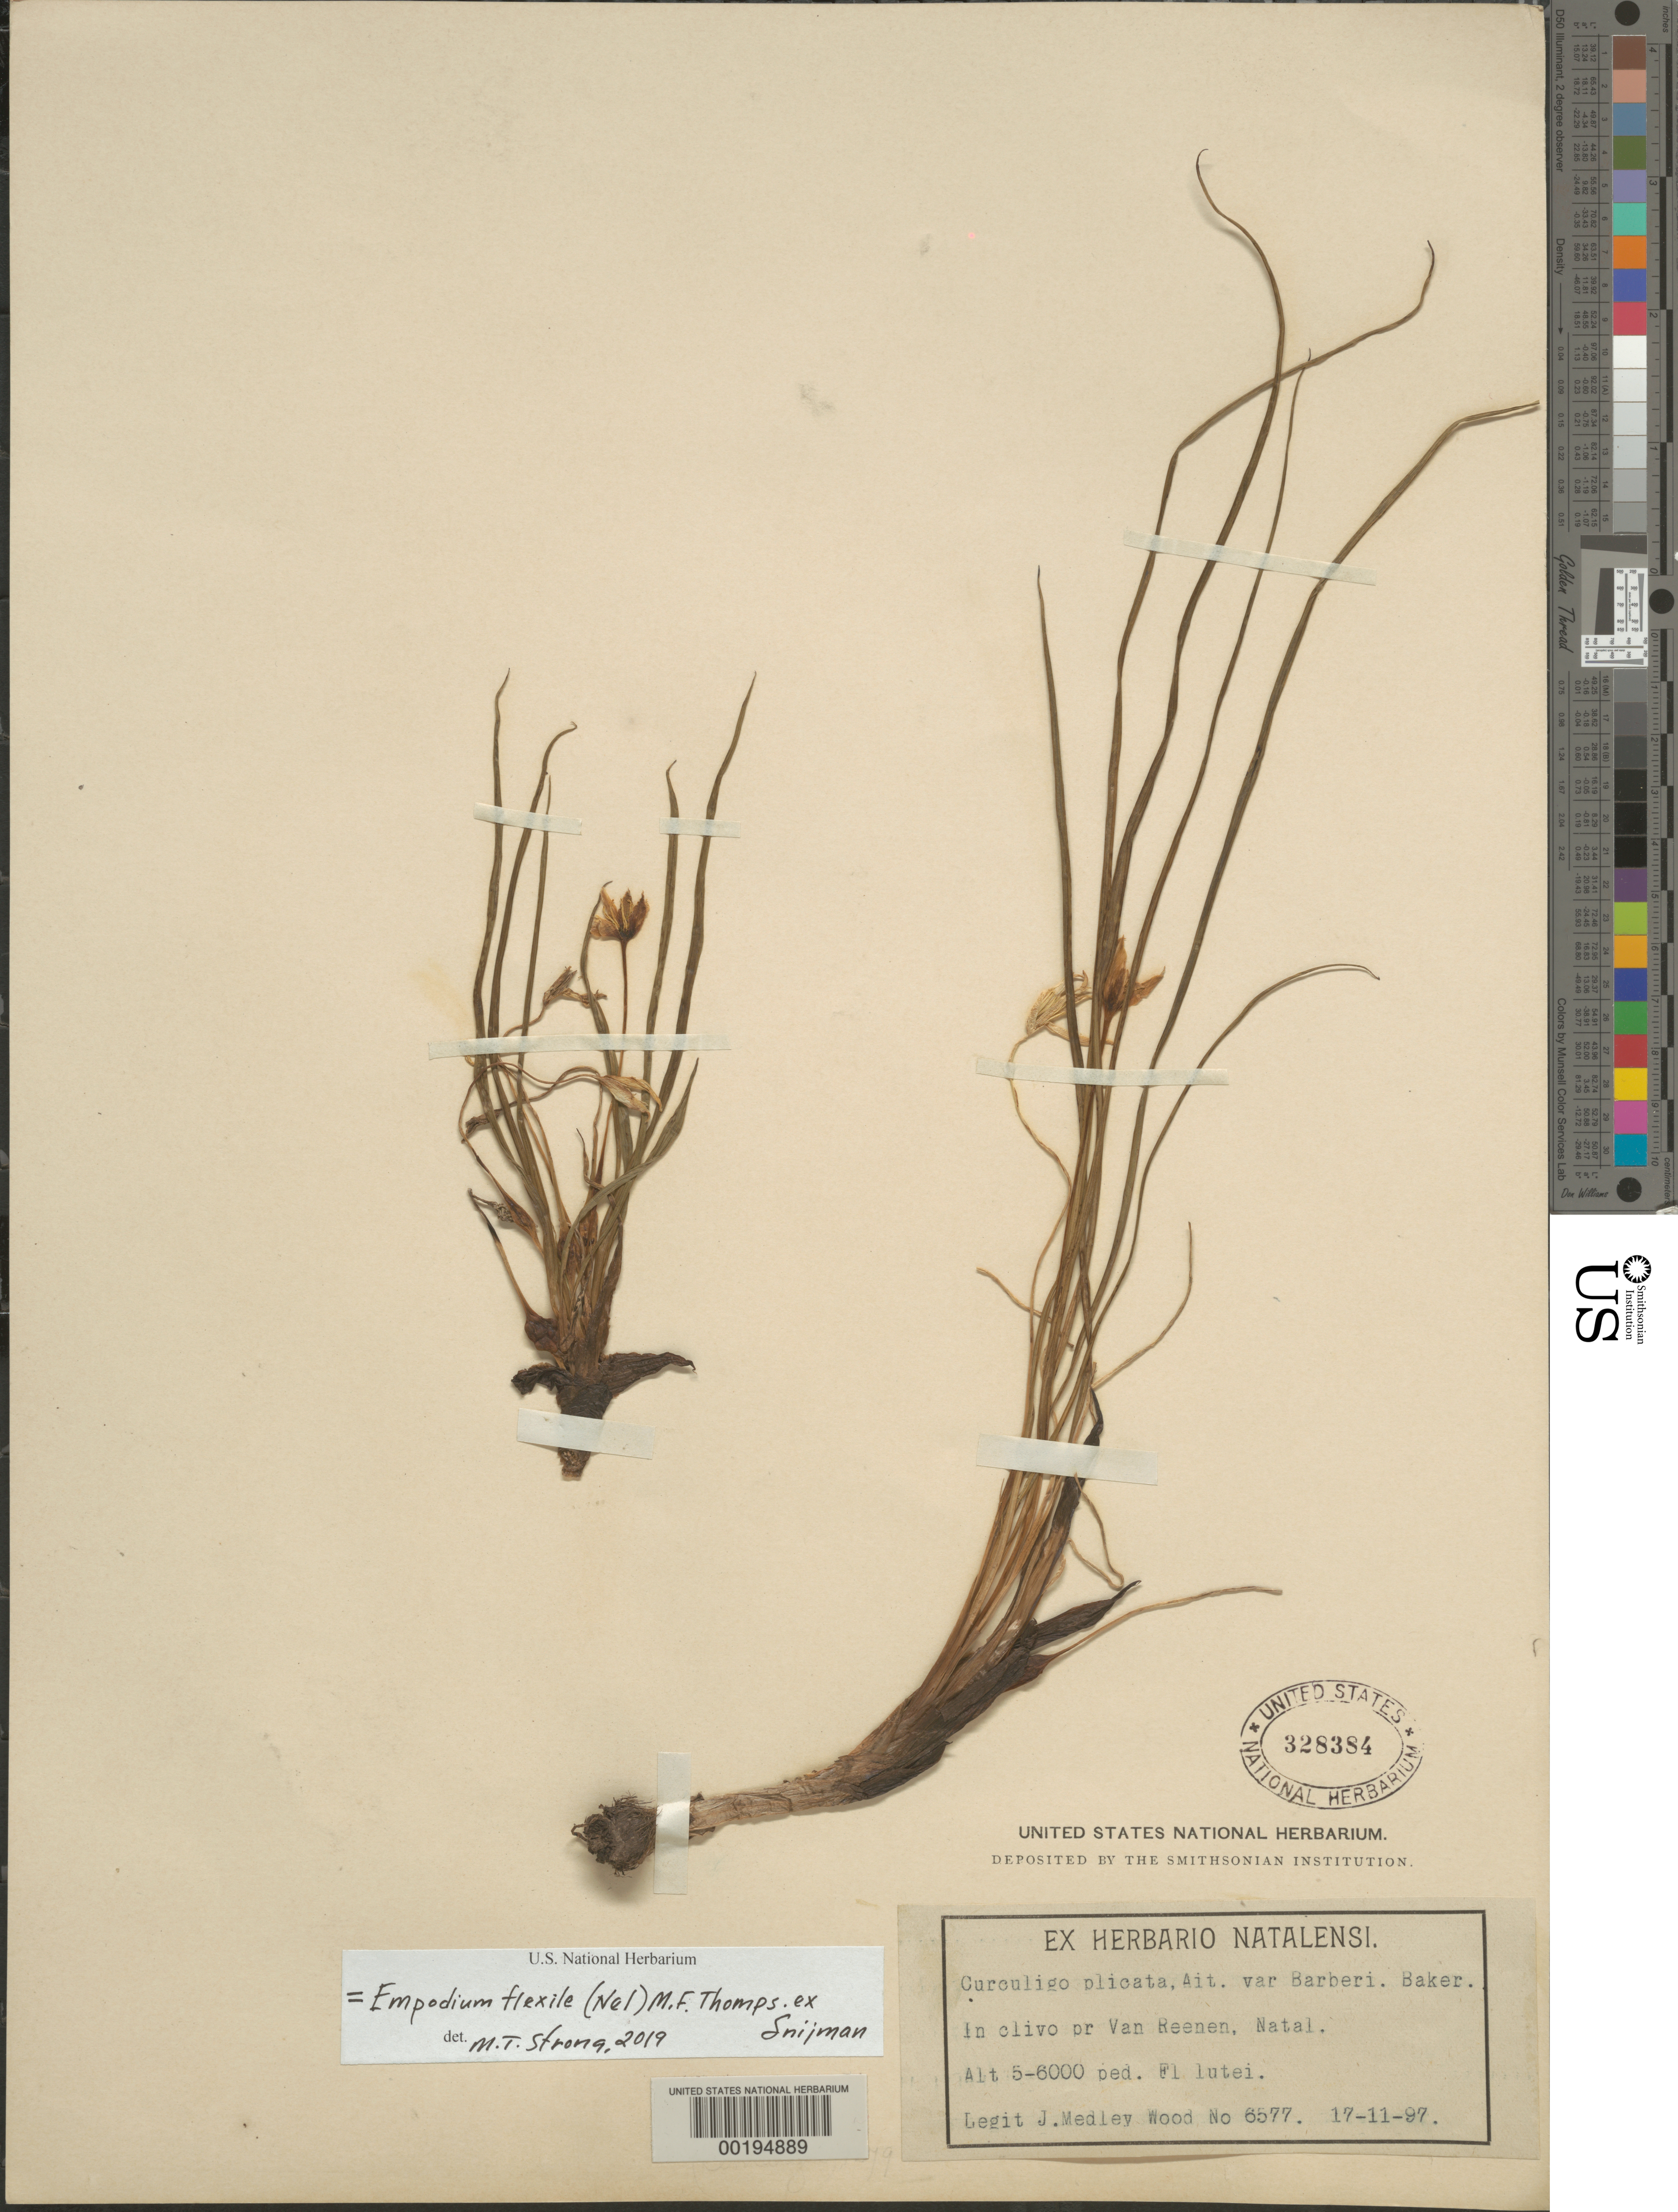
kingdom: Plantae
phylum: Tracheophyta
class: Liliopsida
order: Asparagales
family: Hypoxidaceae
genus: Empodium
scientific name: Empodium flexile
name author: (Nel) M.F. Thomps. ex Snijman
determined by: Strong, Mark T., (BOT), Smithsonian Institution - National Museum of Natural History (UNITED STATES)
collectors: J. M. Wood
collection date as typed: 17 Nov 1897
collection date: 1897-11-17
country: South Africa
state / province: KwaZulu-Natal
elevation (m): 1524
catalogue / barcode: US 328384